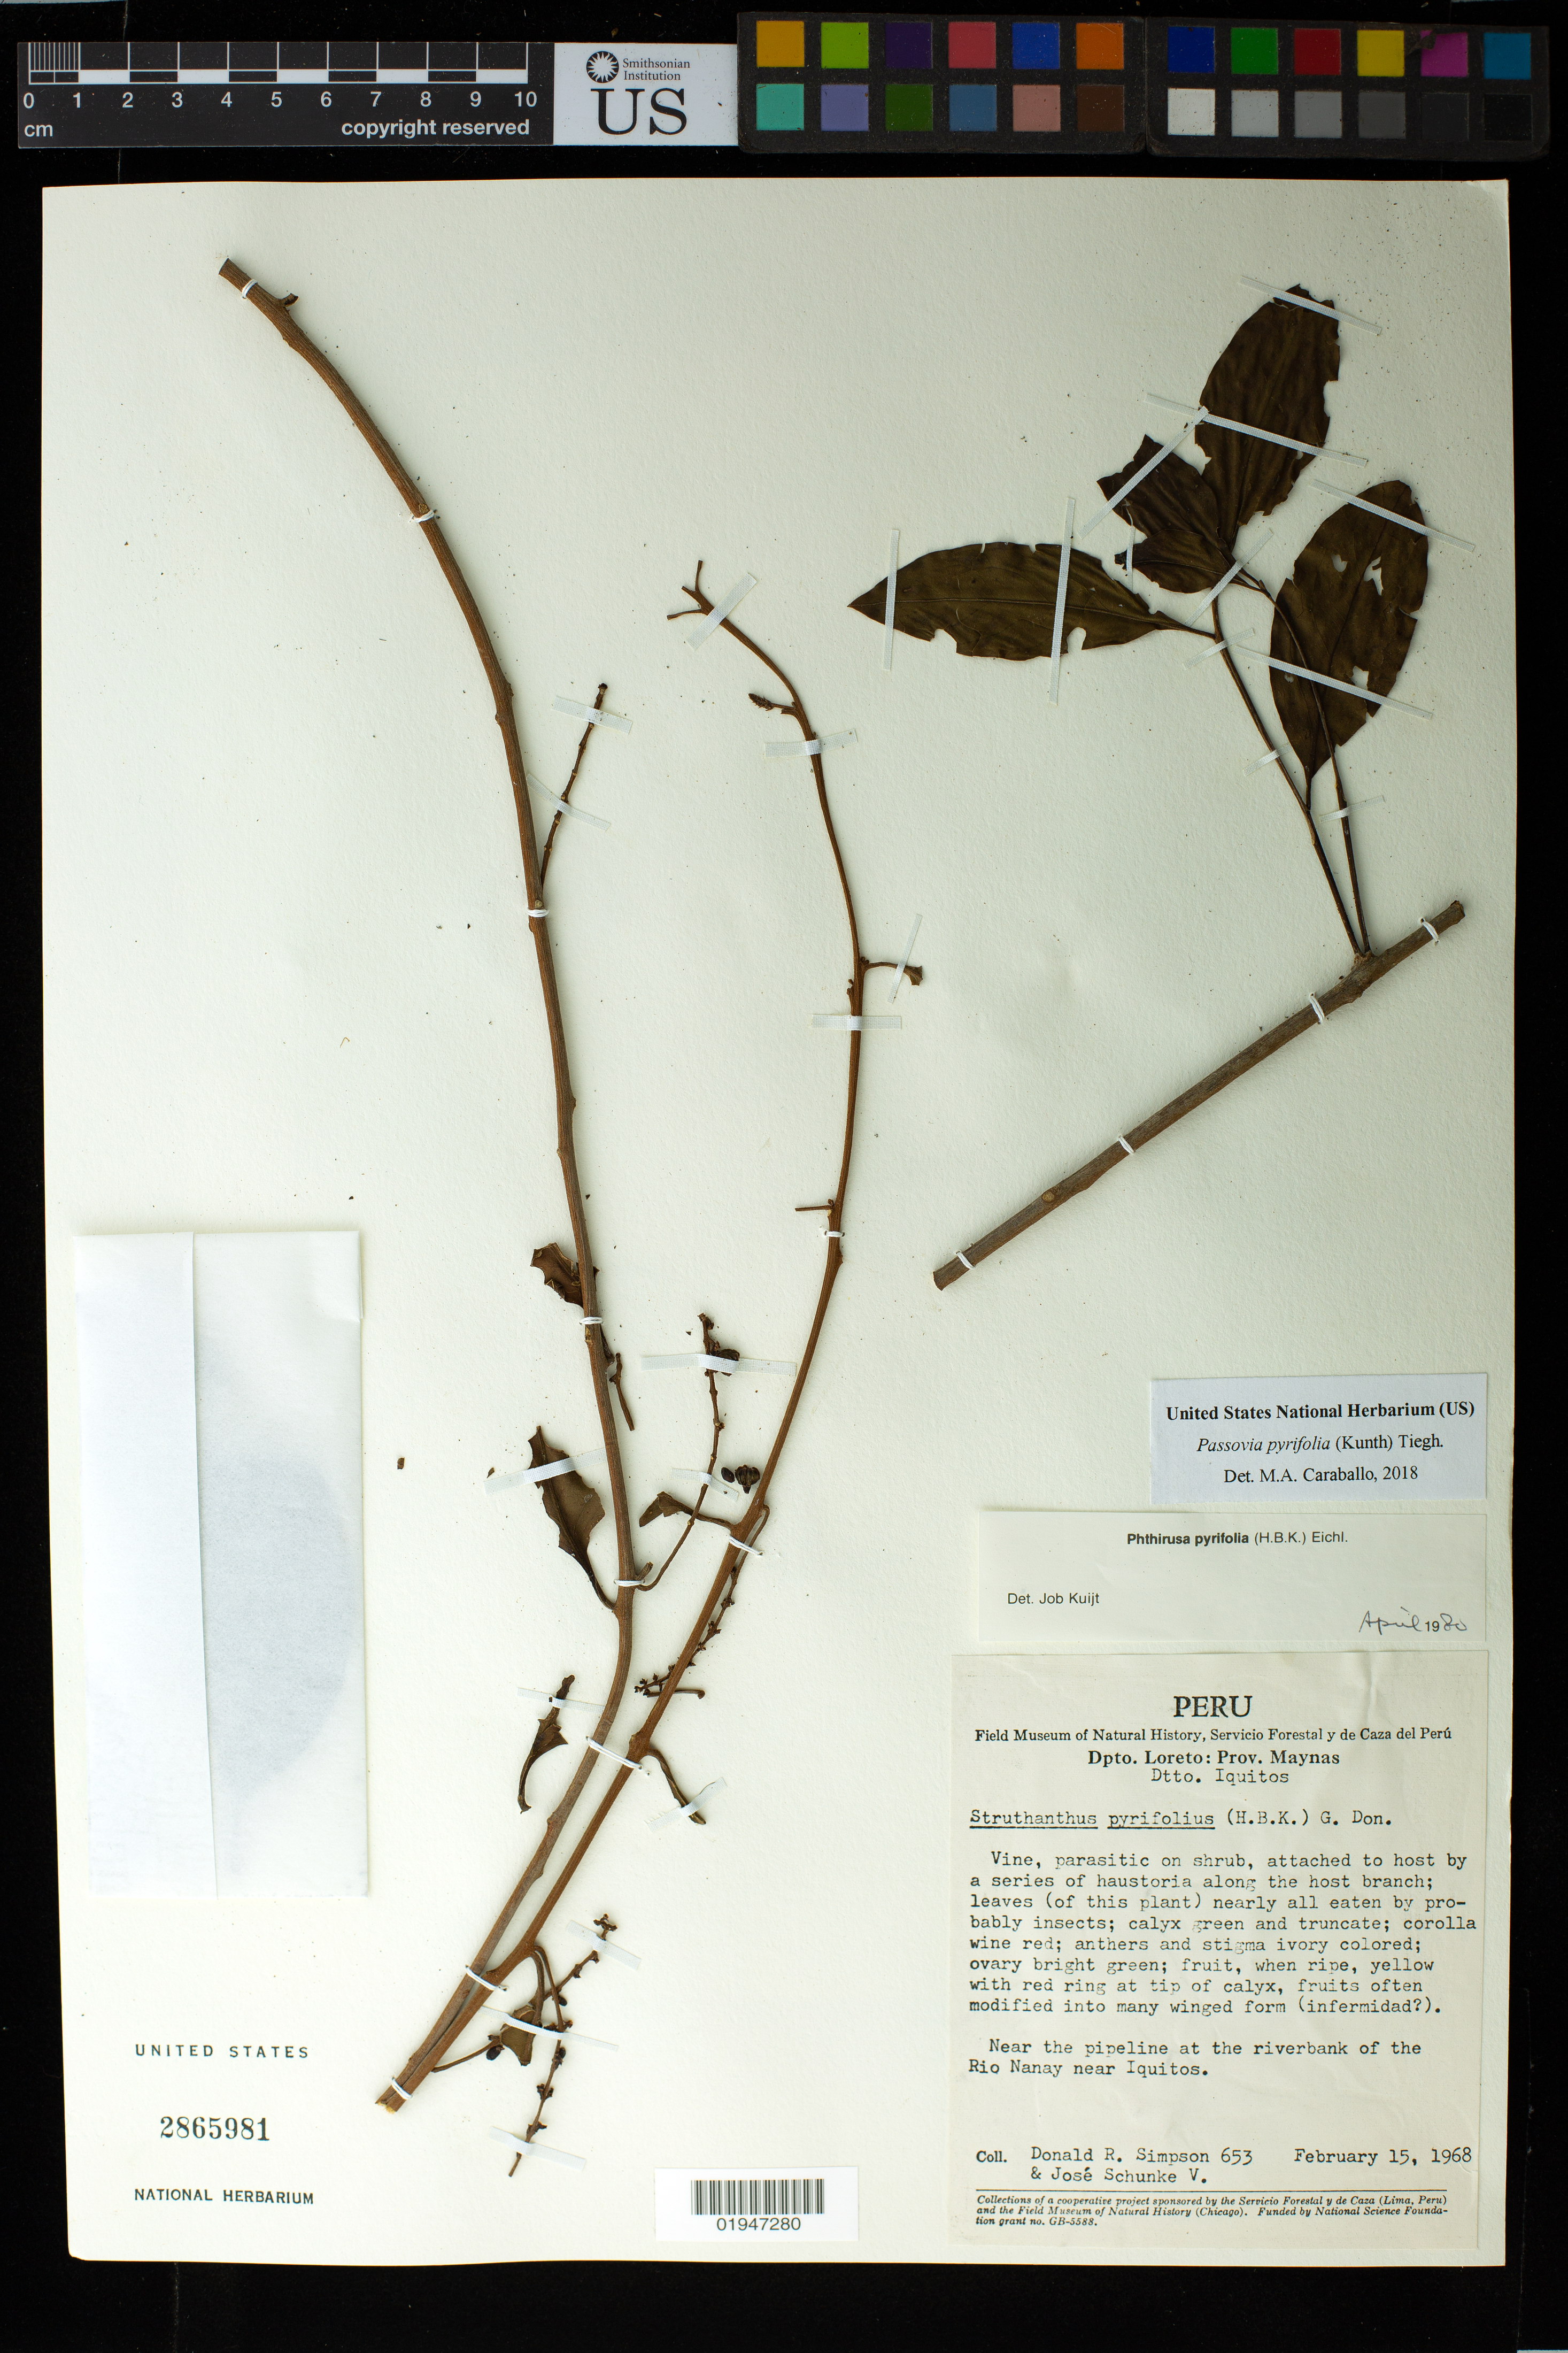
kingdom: Plantae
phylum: Tracheophyta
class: Magnoliopsida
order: Santalales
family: Loranthaceae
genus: Passovia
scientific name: Passovia pyrifolia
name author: (Kunth) Tiegh.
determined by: Caraballo-Ortiz, Marcos A., (MISS), University of Mississippi (UNITED STATES)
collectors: D. R. Simpson & J. Schunke Vigo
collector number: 653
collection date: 1968-02-15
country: Peru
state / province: Loreto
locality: Prov. Maynas, Dtto. Iquitos; Rio Nanay near Iquitos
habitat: Near pipeline at riverbank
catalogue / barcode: US 2865981